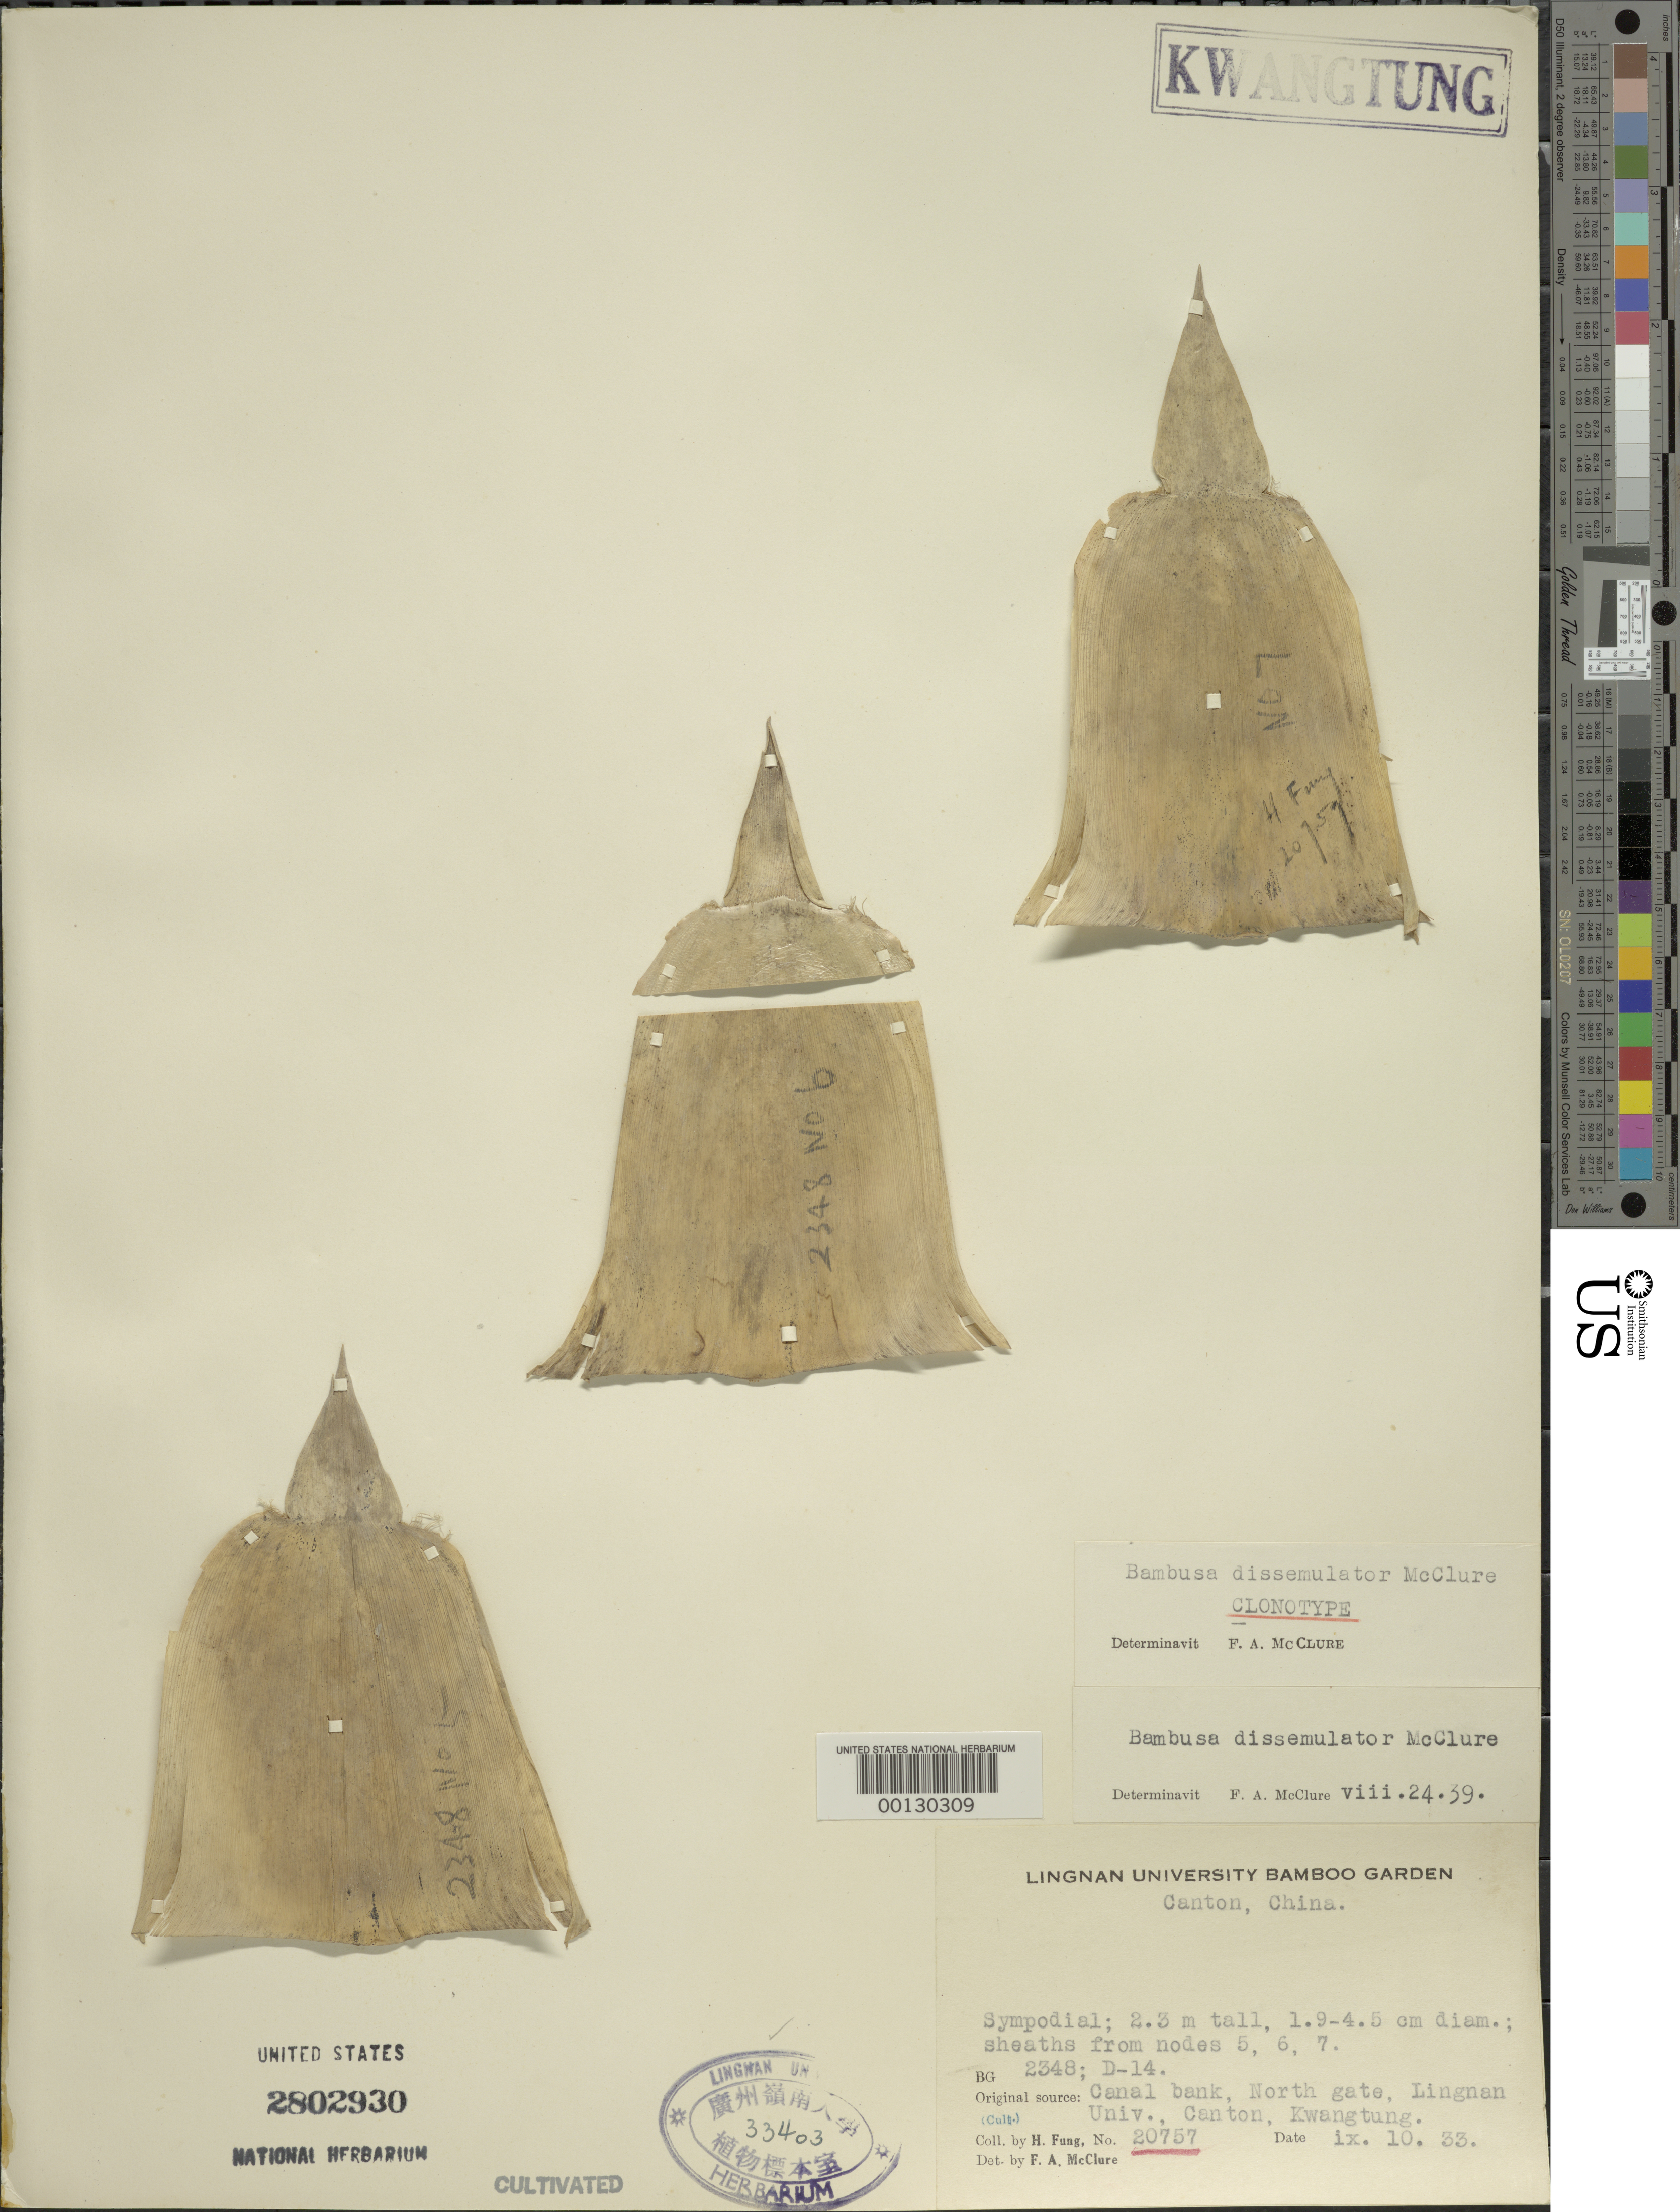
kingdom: Plantae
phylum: Tracheophyta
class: Liliopsida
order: Poales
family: Poaceae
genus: Bambusa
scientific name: Bambusa dissimulator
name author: McClure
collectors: H. L. Fung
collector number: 20757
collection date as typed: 30 Apr 1931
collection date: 1931-04-30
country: China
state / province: Guangdong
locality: Laak chuk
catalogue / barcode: US 2802930